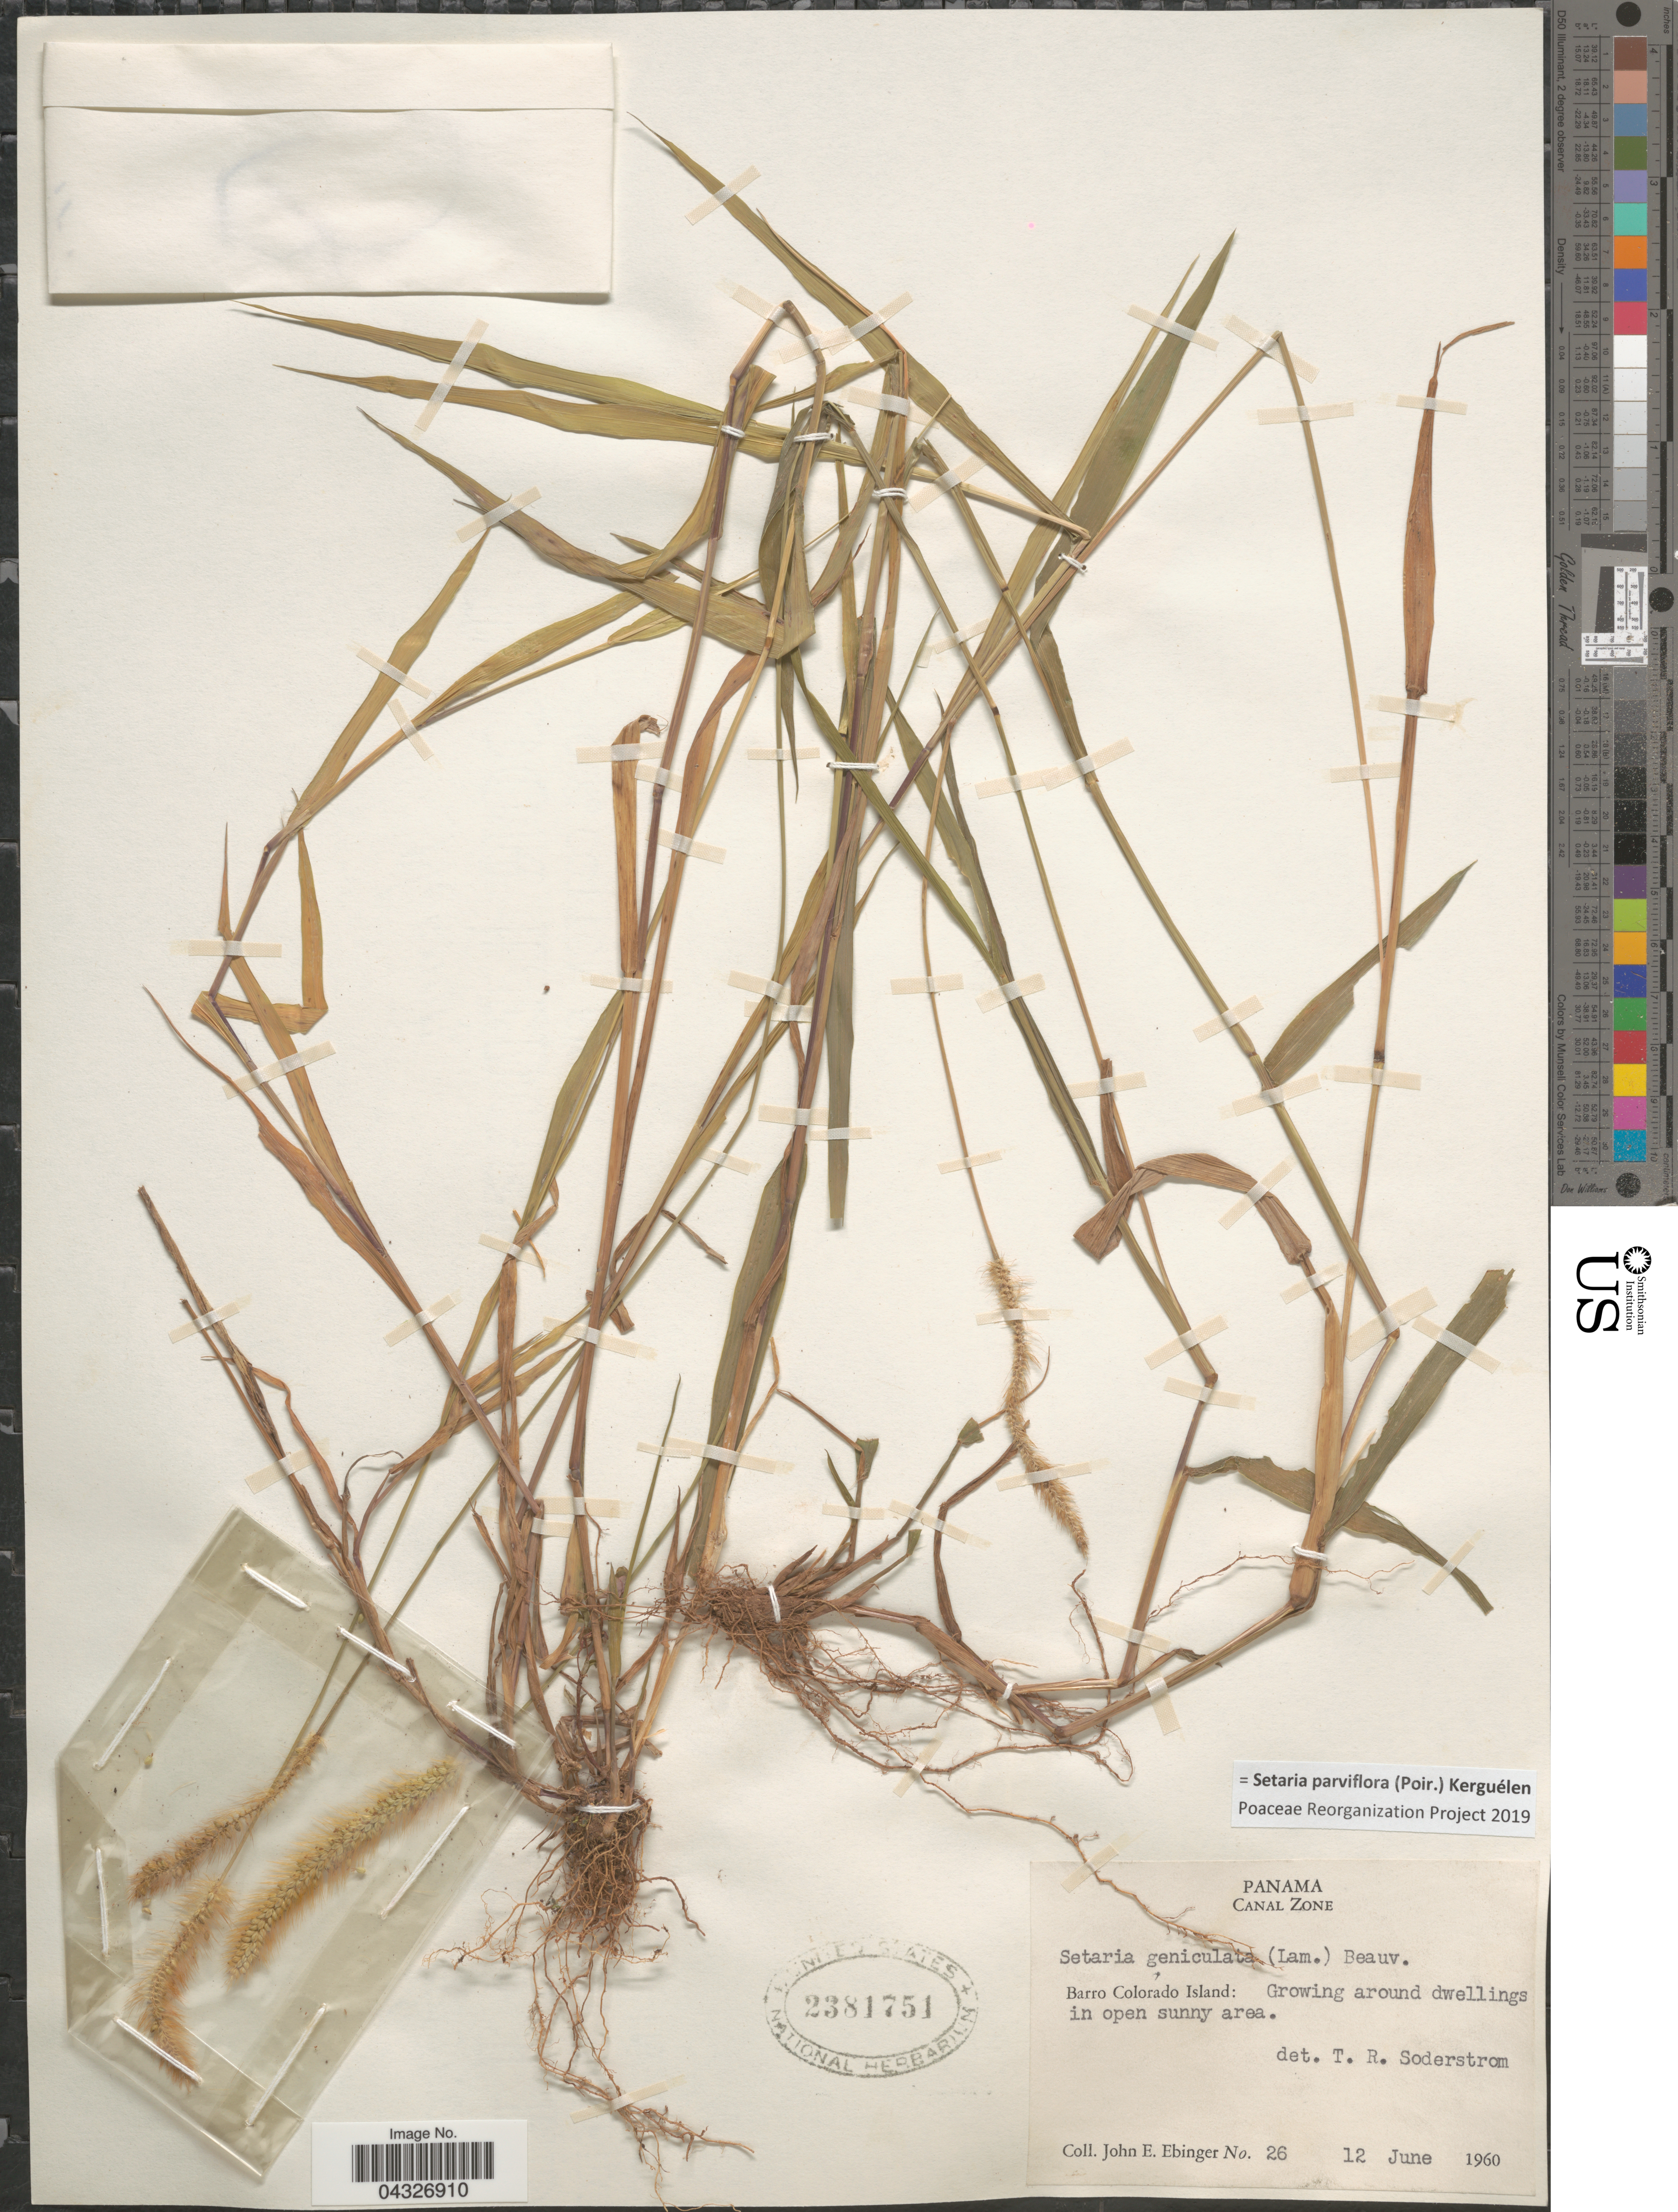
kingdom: Plantae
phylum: Tracheophyta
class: Liliopsida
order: Poales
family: Poaceae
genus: Setaria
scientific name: Setaria parviflora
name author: (Poir.) Kerguélen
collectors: J. Ebinger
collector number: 26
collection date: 1960-06-12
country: Panama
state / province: Colón / Panamá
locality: Canal Zone. Barro Colorado Island.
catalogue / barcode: US 2381751